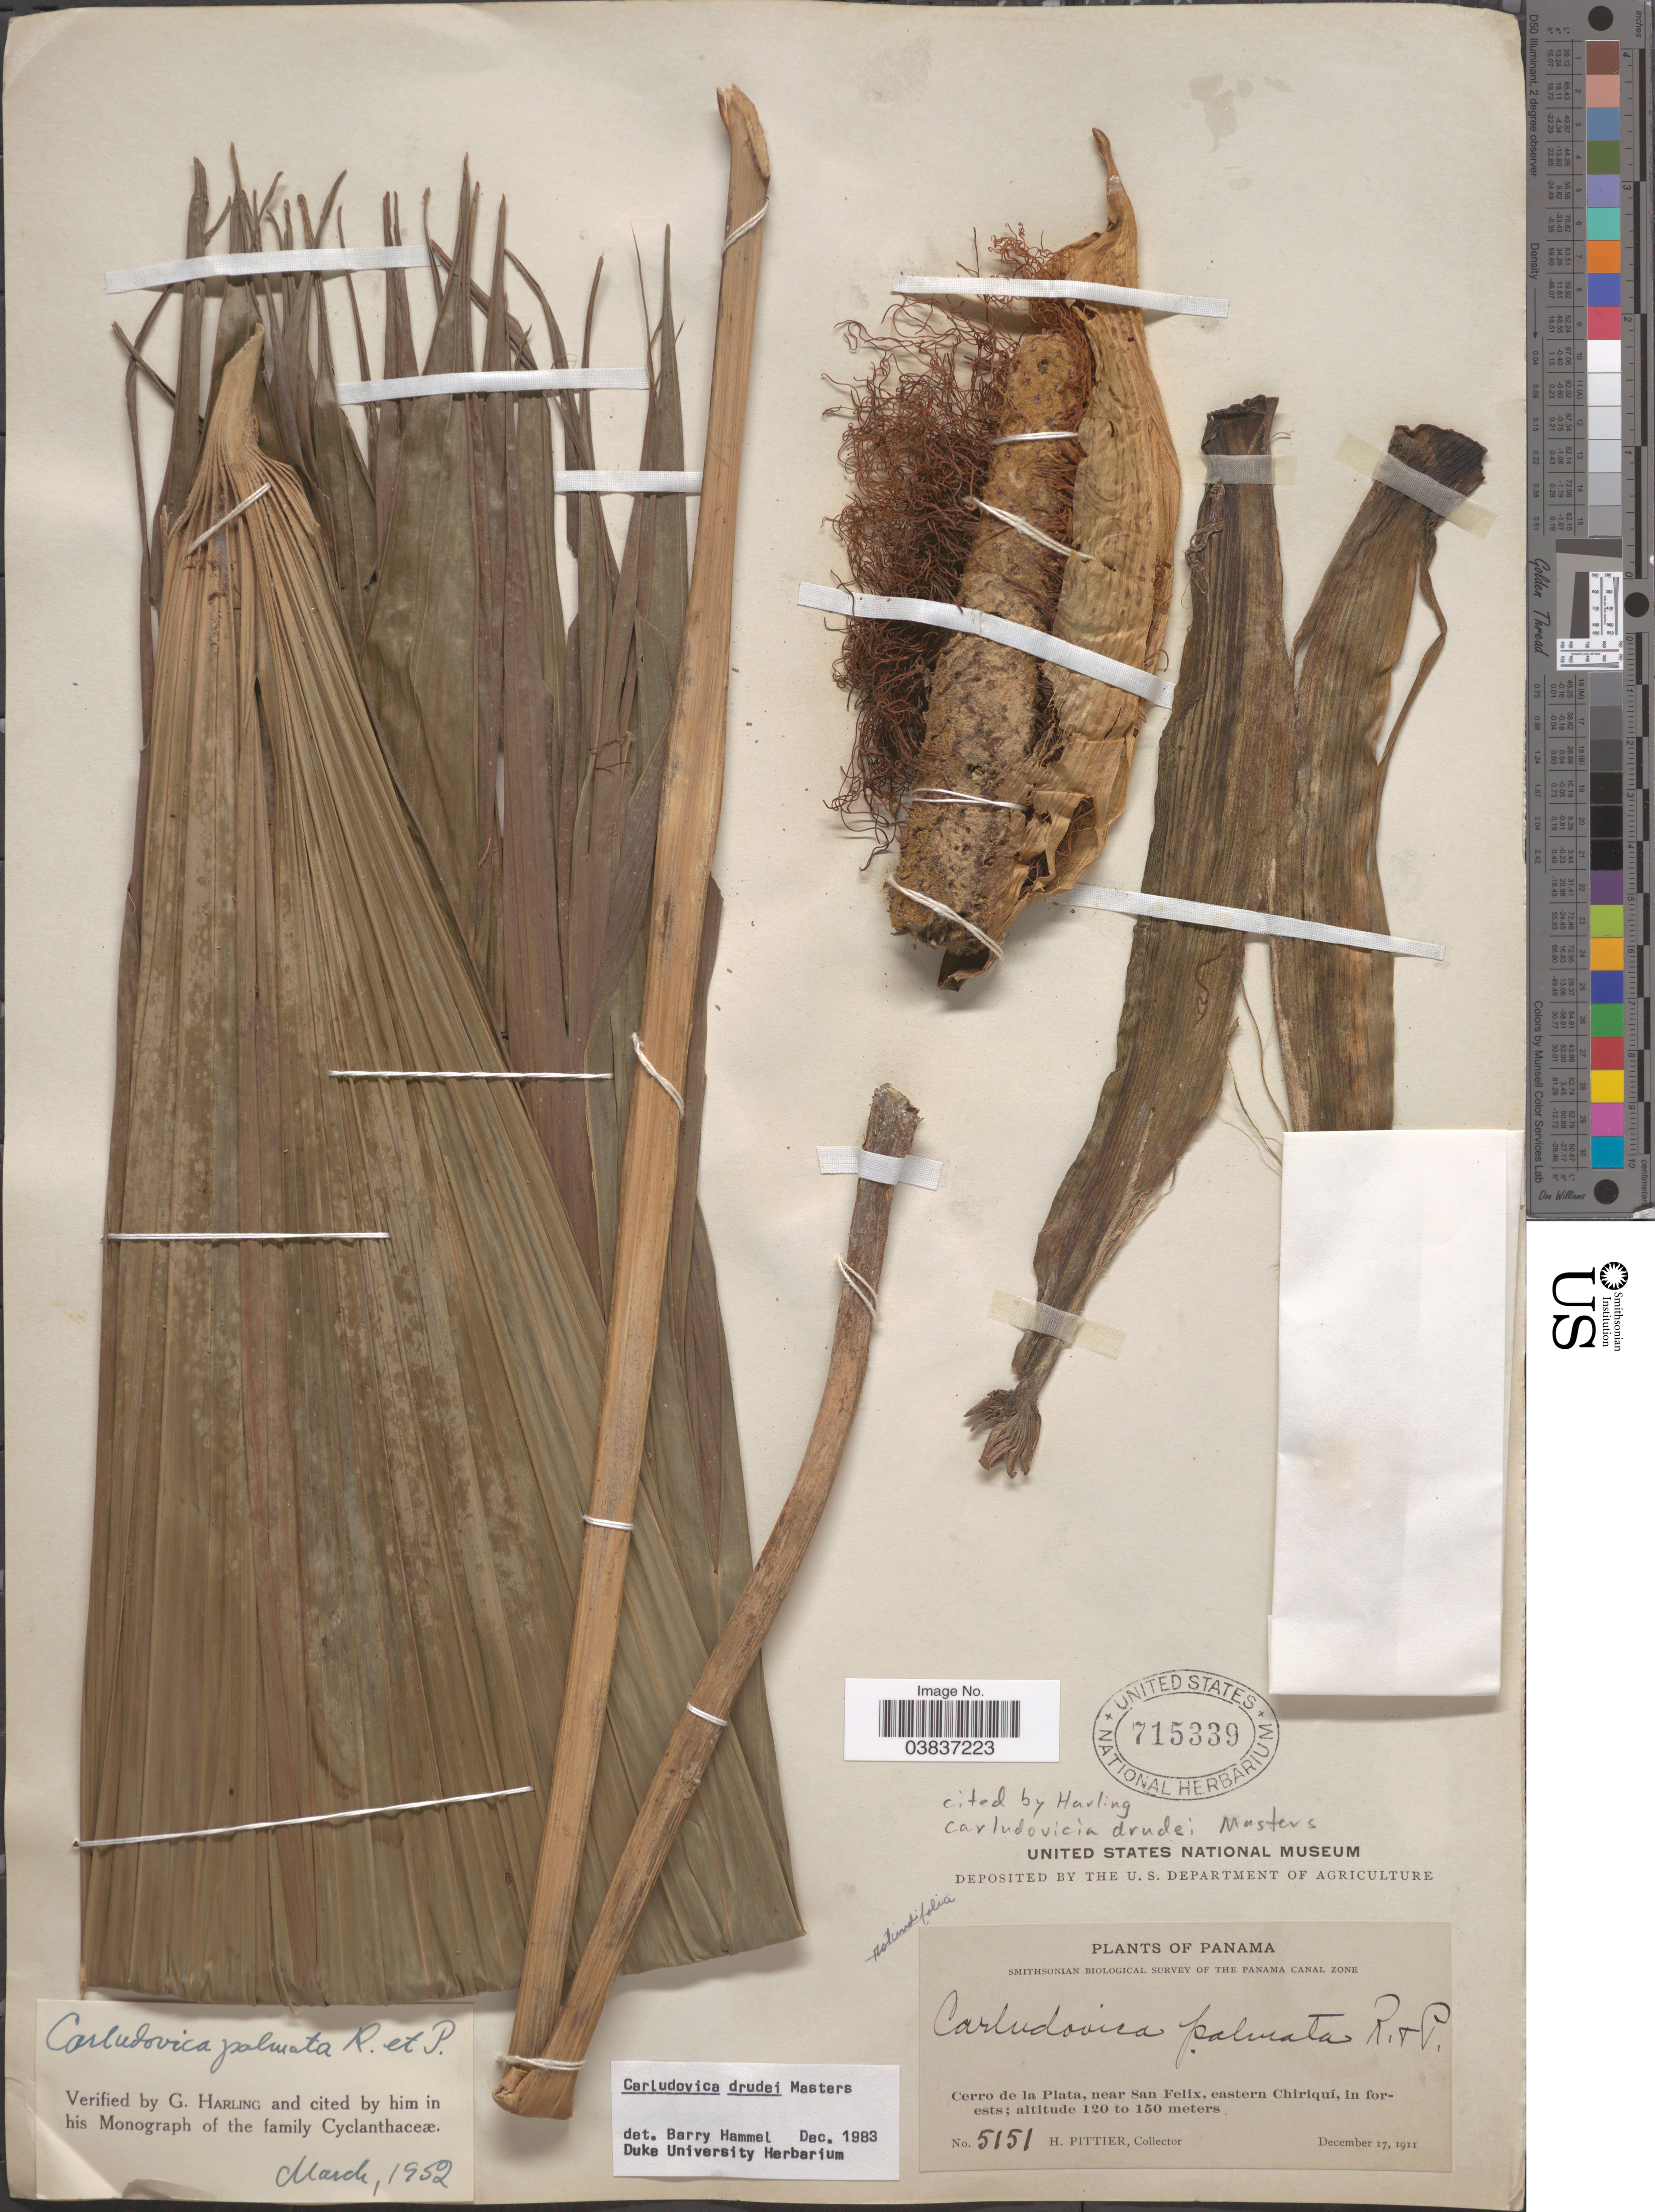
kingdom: Plantae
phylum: Tracheophyta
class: Liliopsida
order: Pandanales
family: Cyclanthaceae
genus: Carludovica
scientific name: Carludovica drudei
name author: Mast.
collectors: H. F. Pittier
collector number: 5151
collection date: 1911-12-17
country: Panama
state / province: Chiriqui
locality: Cerro de la Plata, near San Felix, eastern Chiriquí.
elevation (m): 120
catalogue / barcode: US 715339